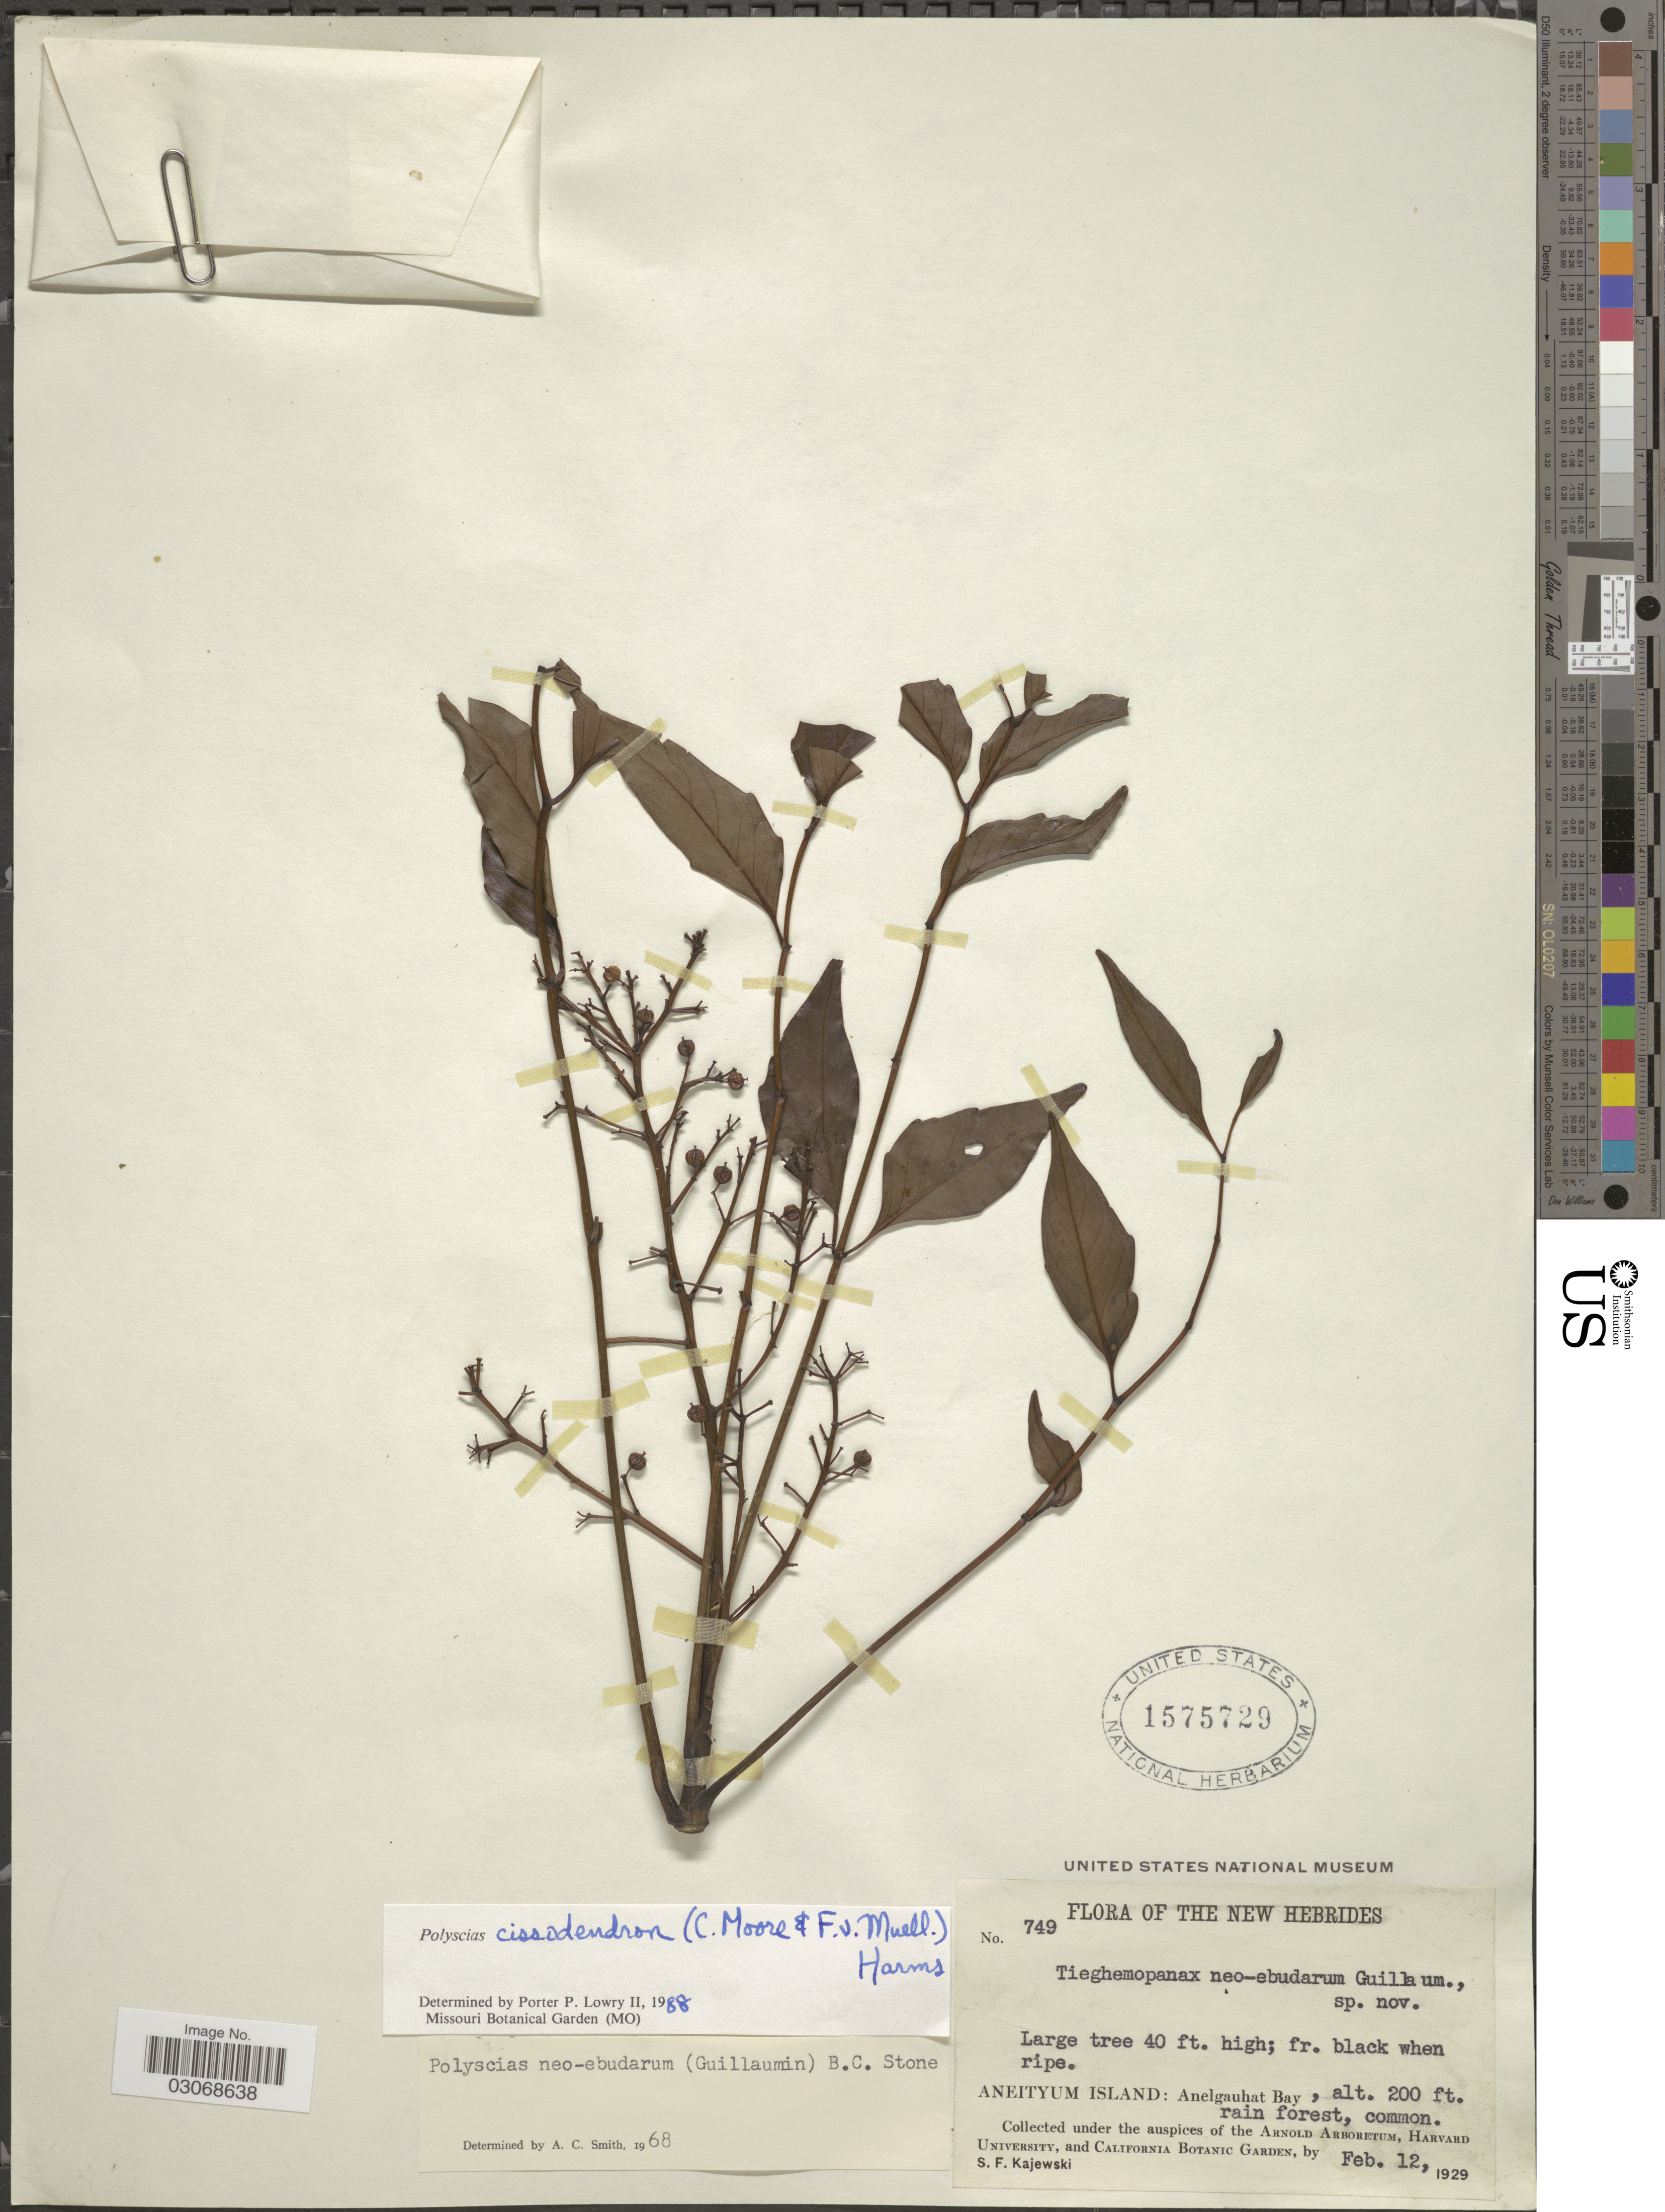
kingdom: Plantae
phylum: Tracheophyta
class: Magnoliopsida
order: Apiales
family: Araliaceae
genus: Polyscias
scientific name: Polyscias cissodendron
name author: (C. Moore & F. Muell.) Harms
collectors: S. Kajewski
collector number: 749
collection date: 1929-02-12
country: Vanuatu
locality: The New Hebrides, Aneityum Island: Anelgauhat Bay.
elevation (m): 61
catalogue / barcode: US 1575729